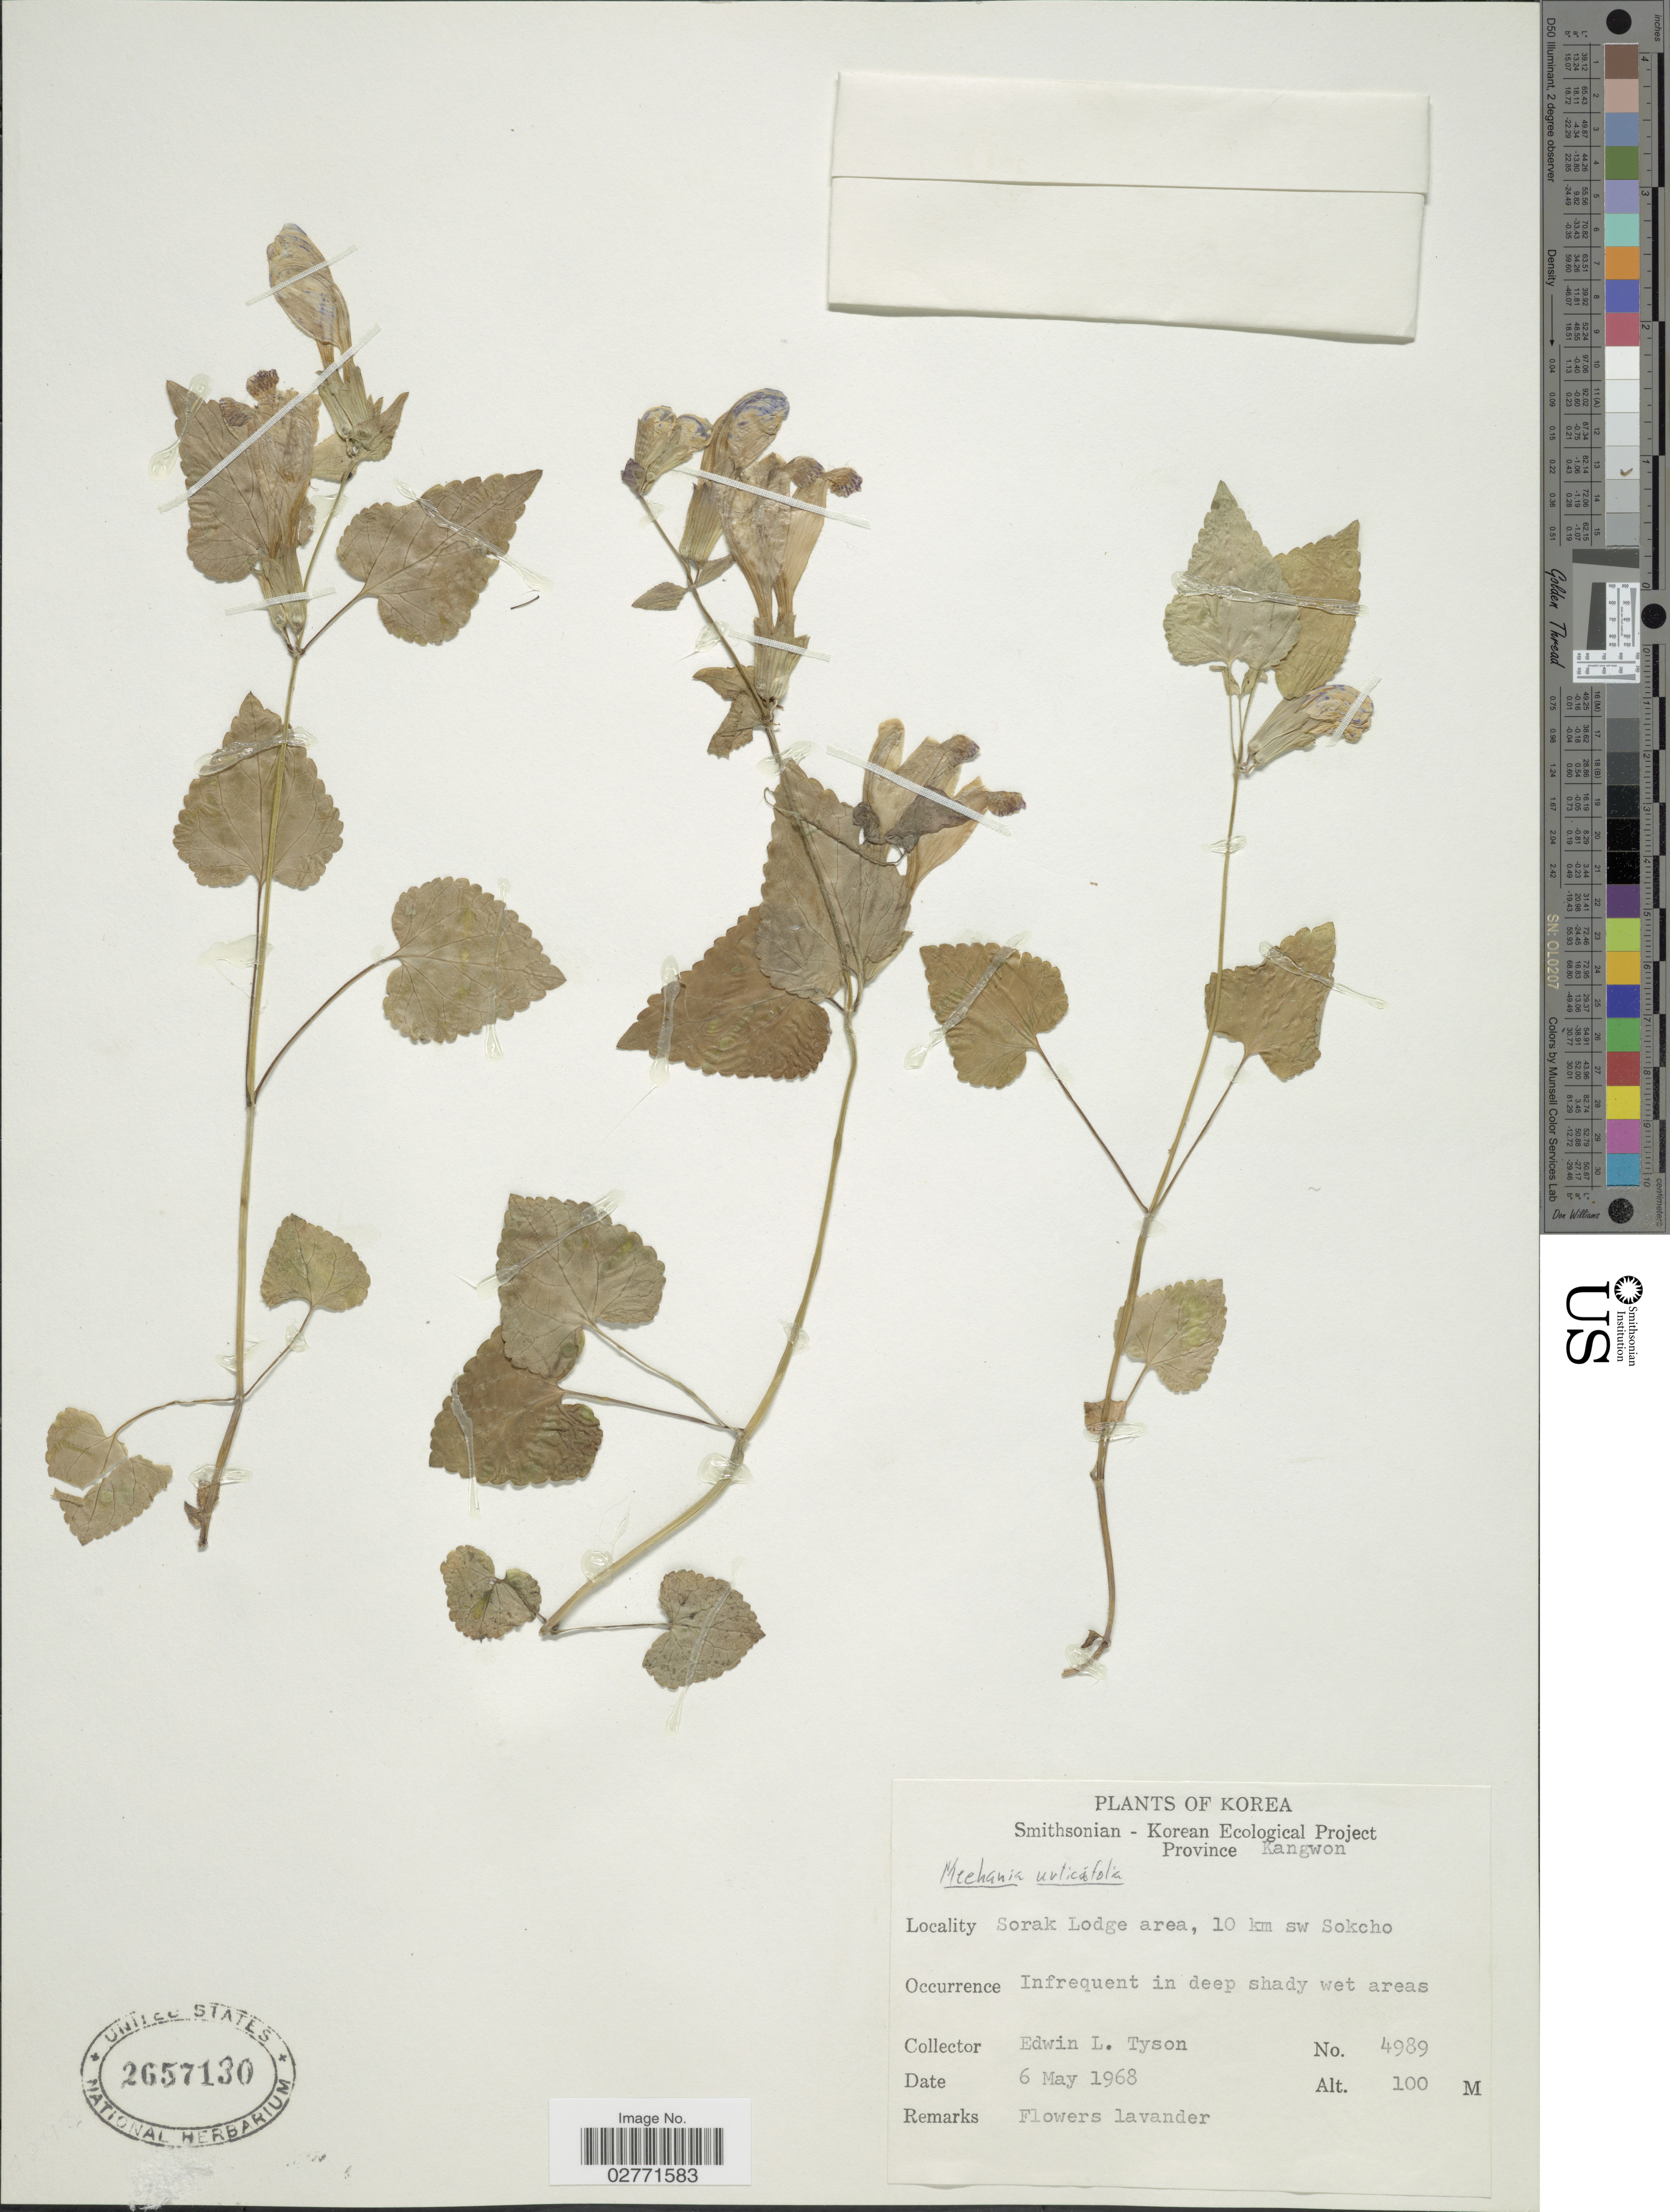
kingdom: Plantae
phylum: Tracheophyta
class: Magnoliopsida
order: Lamiales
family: Lamiaceae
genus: Meehania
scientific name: Meehania urticifolia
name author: (Miq.) Makino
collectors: E. L. Tyson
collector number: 4989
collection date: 1968-05-06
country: North Korea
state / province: Kangwon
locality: Province Kangwon, Sorak Lodge area, 10 km sw Sokcho.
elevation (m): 100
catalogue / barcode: US 2657130